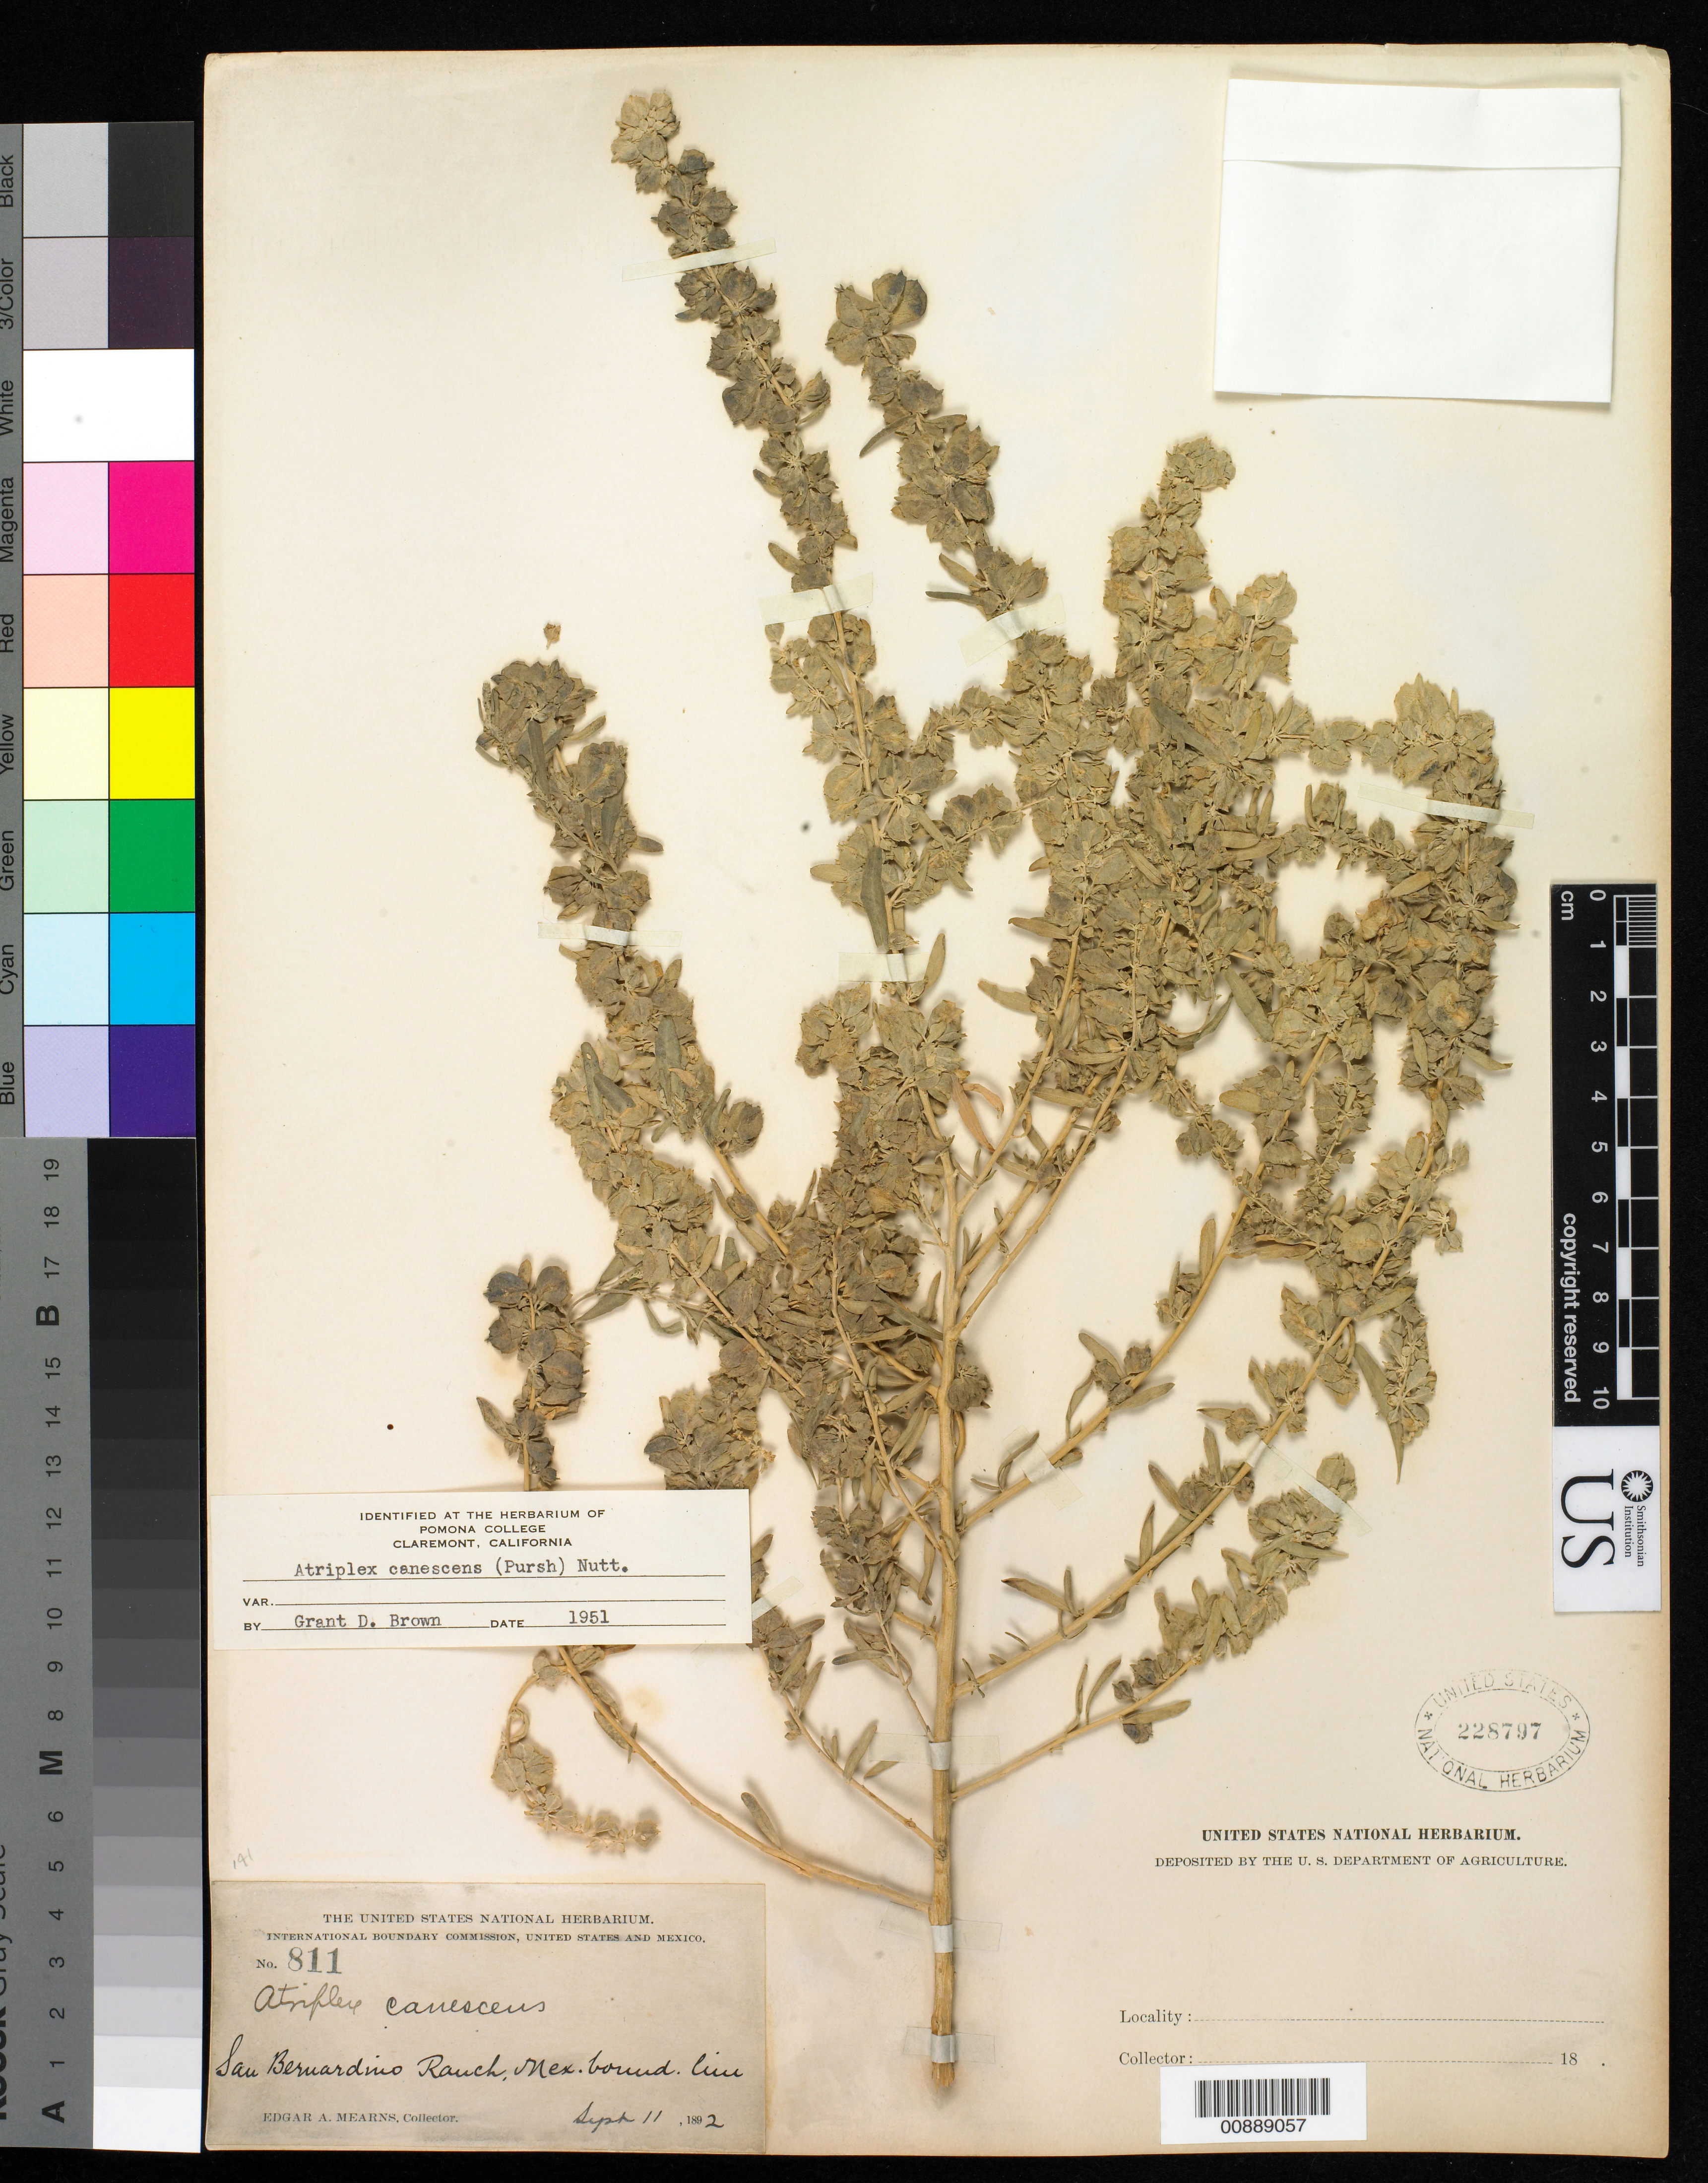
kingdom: Plantae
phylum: Tracheophyta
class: Magnoliopsida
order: Caryophyllales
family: Amaranthaceae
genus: Atriplex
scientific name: Atriplex canescens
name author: (Pursh) Nutt.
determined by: Brown, G. D.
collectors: E. A. Mearns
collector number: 811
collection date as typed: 11 Sep 1892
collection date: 1892-09-11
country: United States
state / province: Arizona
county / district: Cochise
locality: San Bernardino Ranch, Mexican Boundary Line.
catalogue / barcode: US 228797